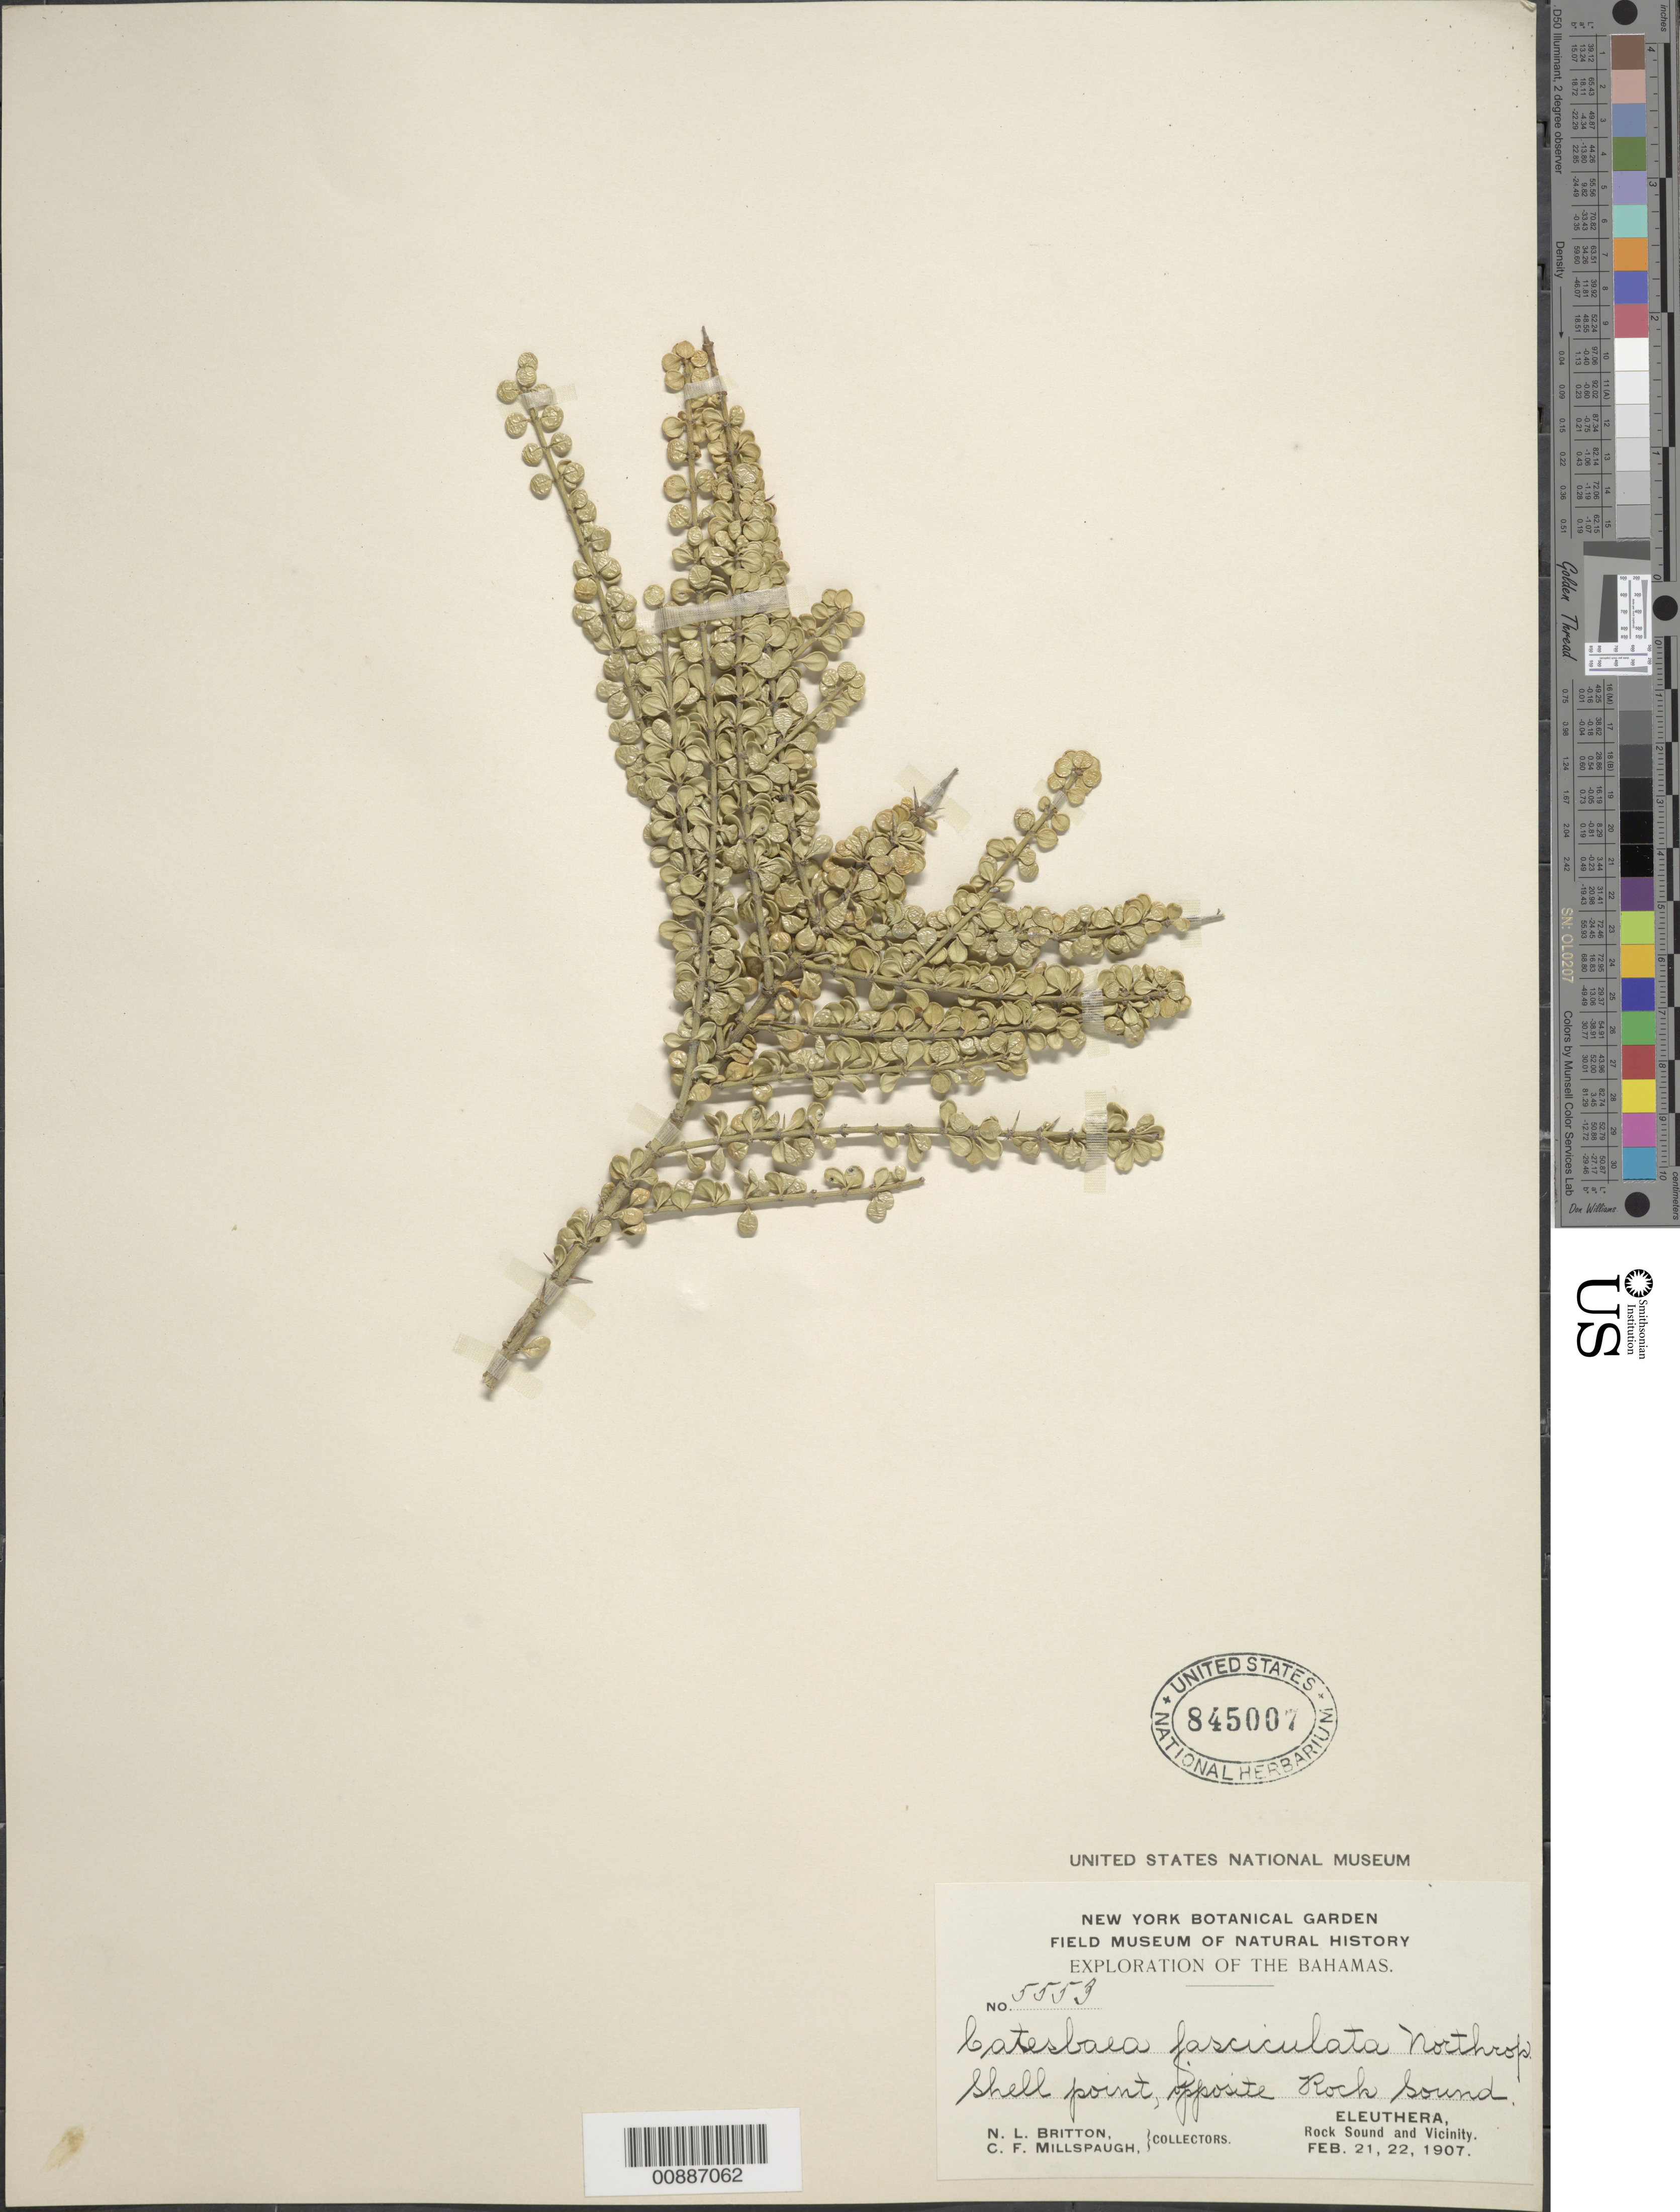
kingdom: Plantae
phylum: Tracheophyta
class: Magnoliopsida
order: Gentianales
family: Rubiaceae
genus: Catesbaea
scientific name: Catesbaea parviflora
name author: Sw.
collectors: N. Britton & C. F. Millspaugh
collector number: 5553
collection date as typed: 21 Feb 1907 to 22 Feb 1907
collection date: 1907-02-21/1907-02-22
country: Bahamas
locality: Eleuthera. Shell point, opposite Rock Sound.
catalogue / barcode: US 845007